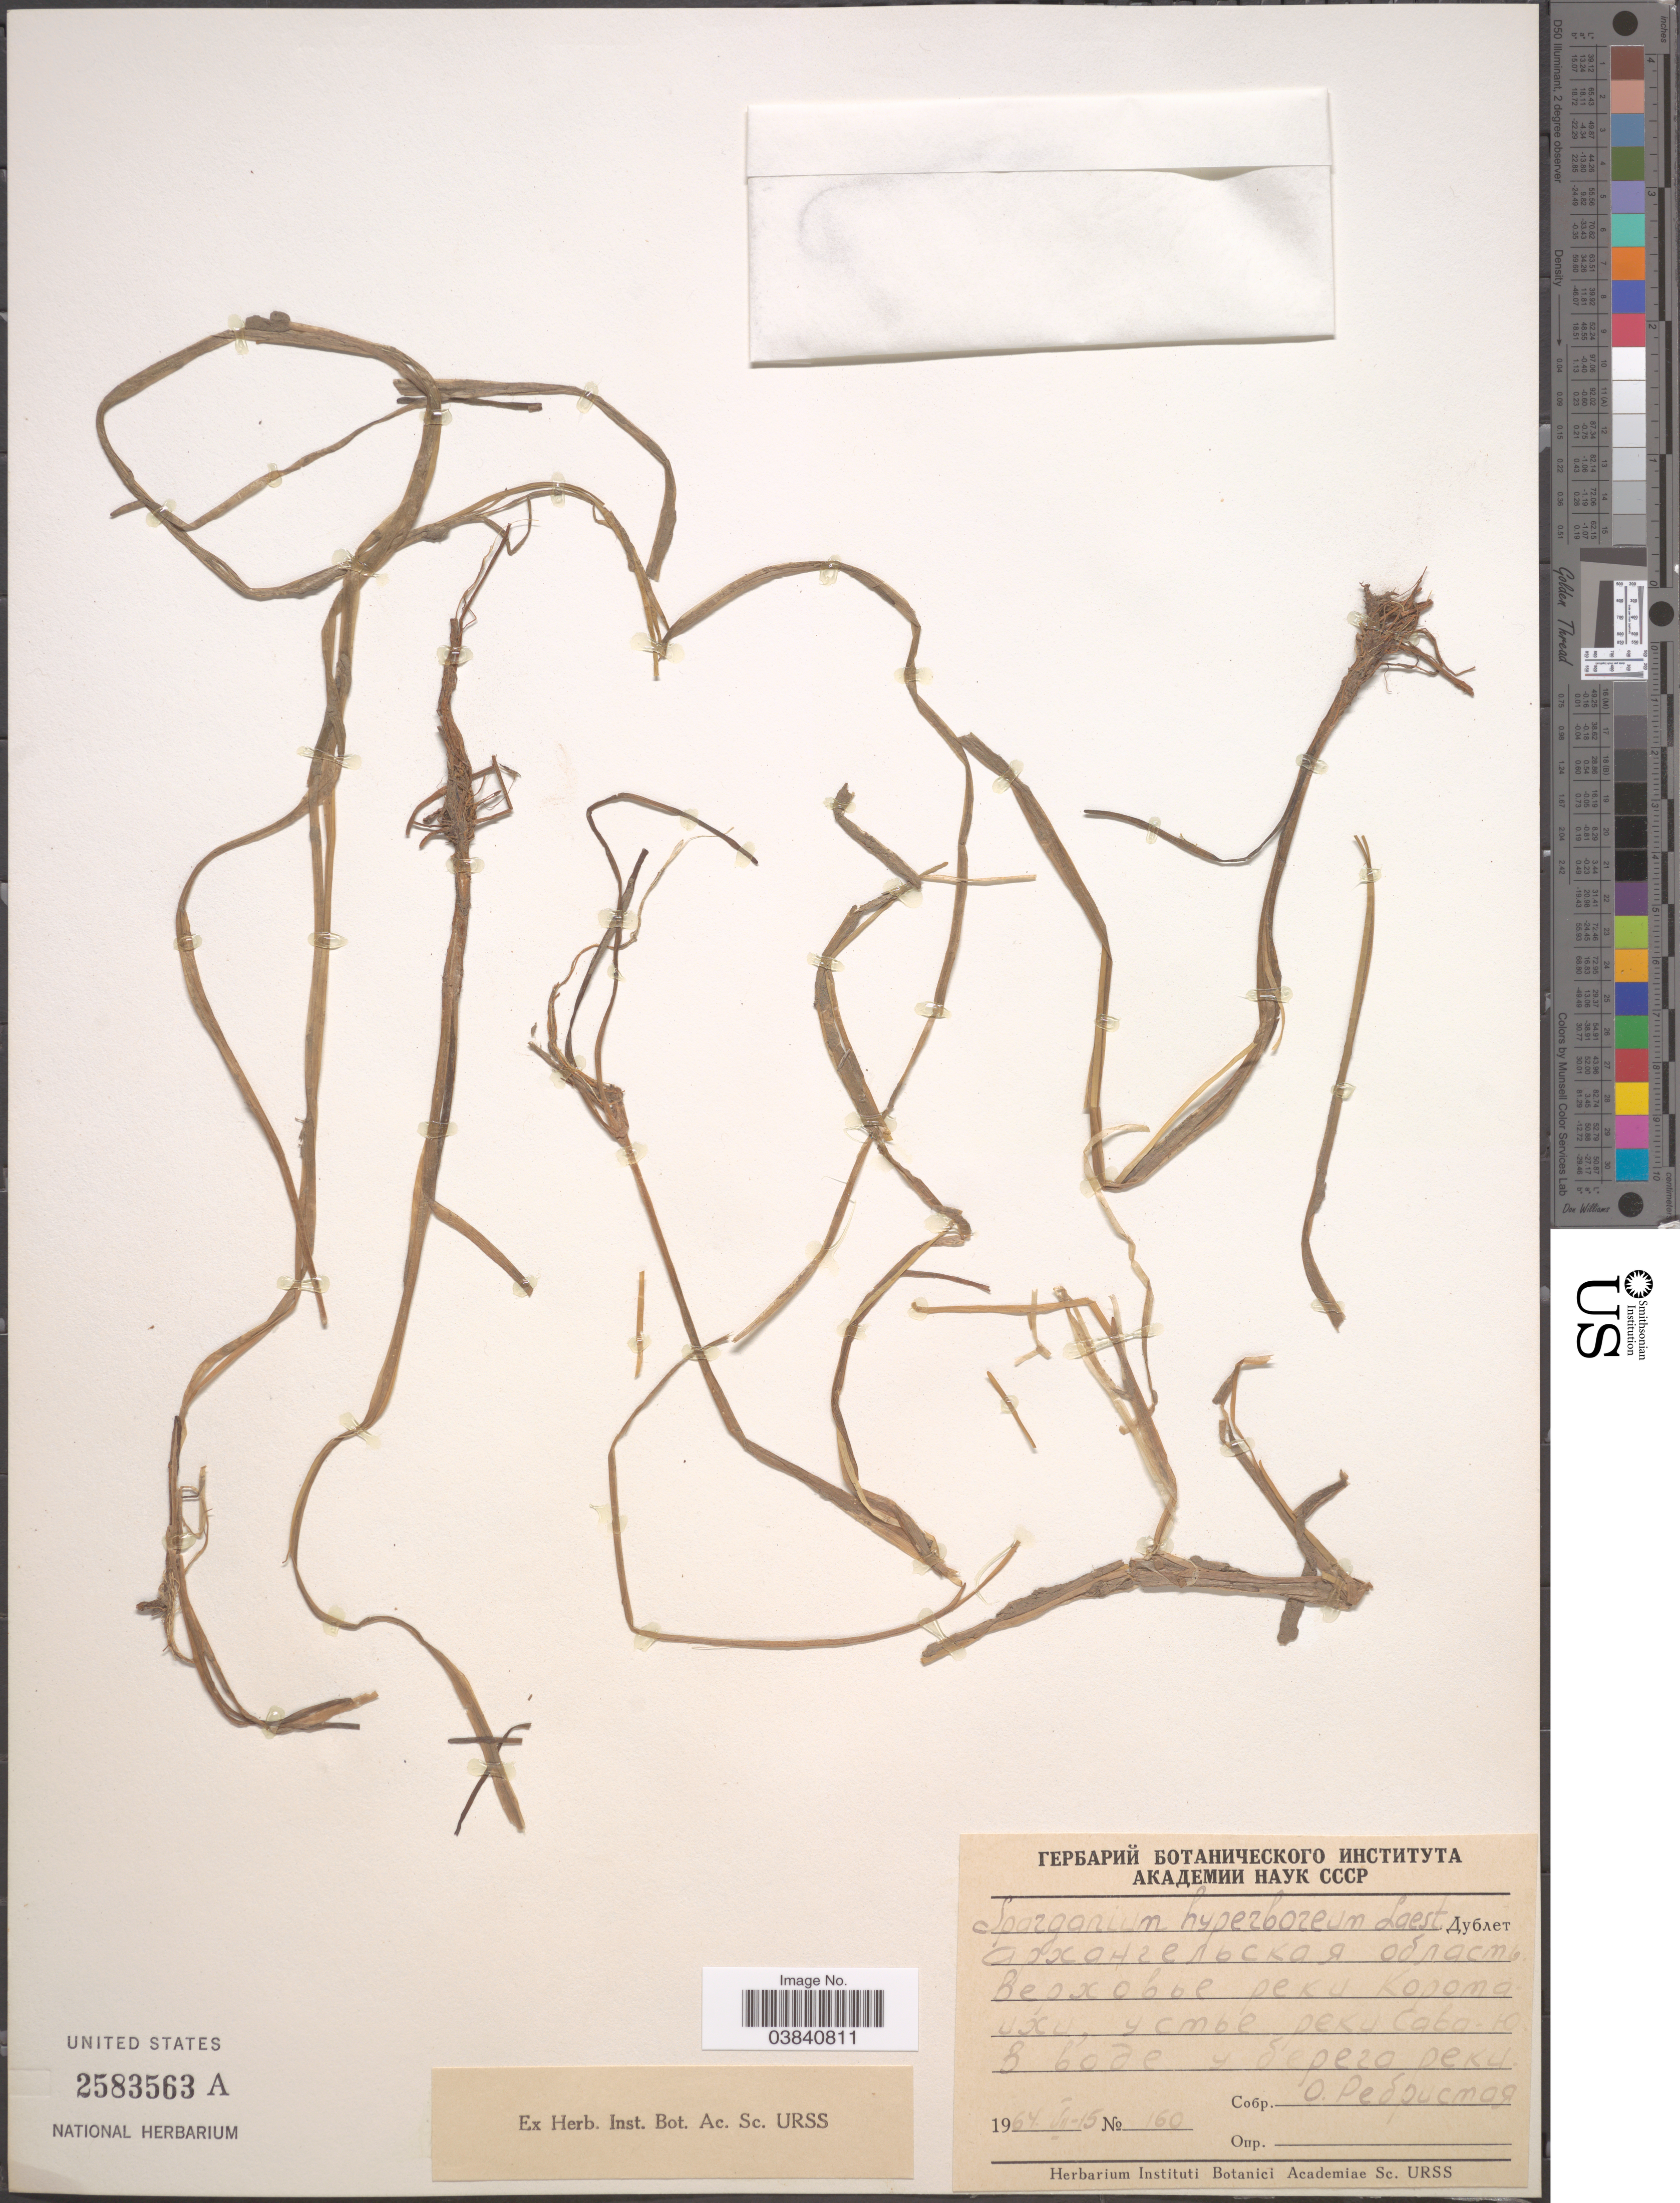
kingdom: Plantae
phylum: Tracheophyta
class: Liliopsida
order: Poales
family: Typhaceae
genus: Sparganium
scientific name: Sparganium hyperboreum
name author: Beurl. ex Laest.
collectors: X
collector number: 160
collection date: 1964-07-15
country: Russian Federation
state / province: Arkhangelsk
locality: River Korotaikha, estuary of river Sava-U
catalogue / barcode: US 2583563A